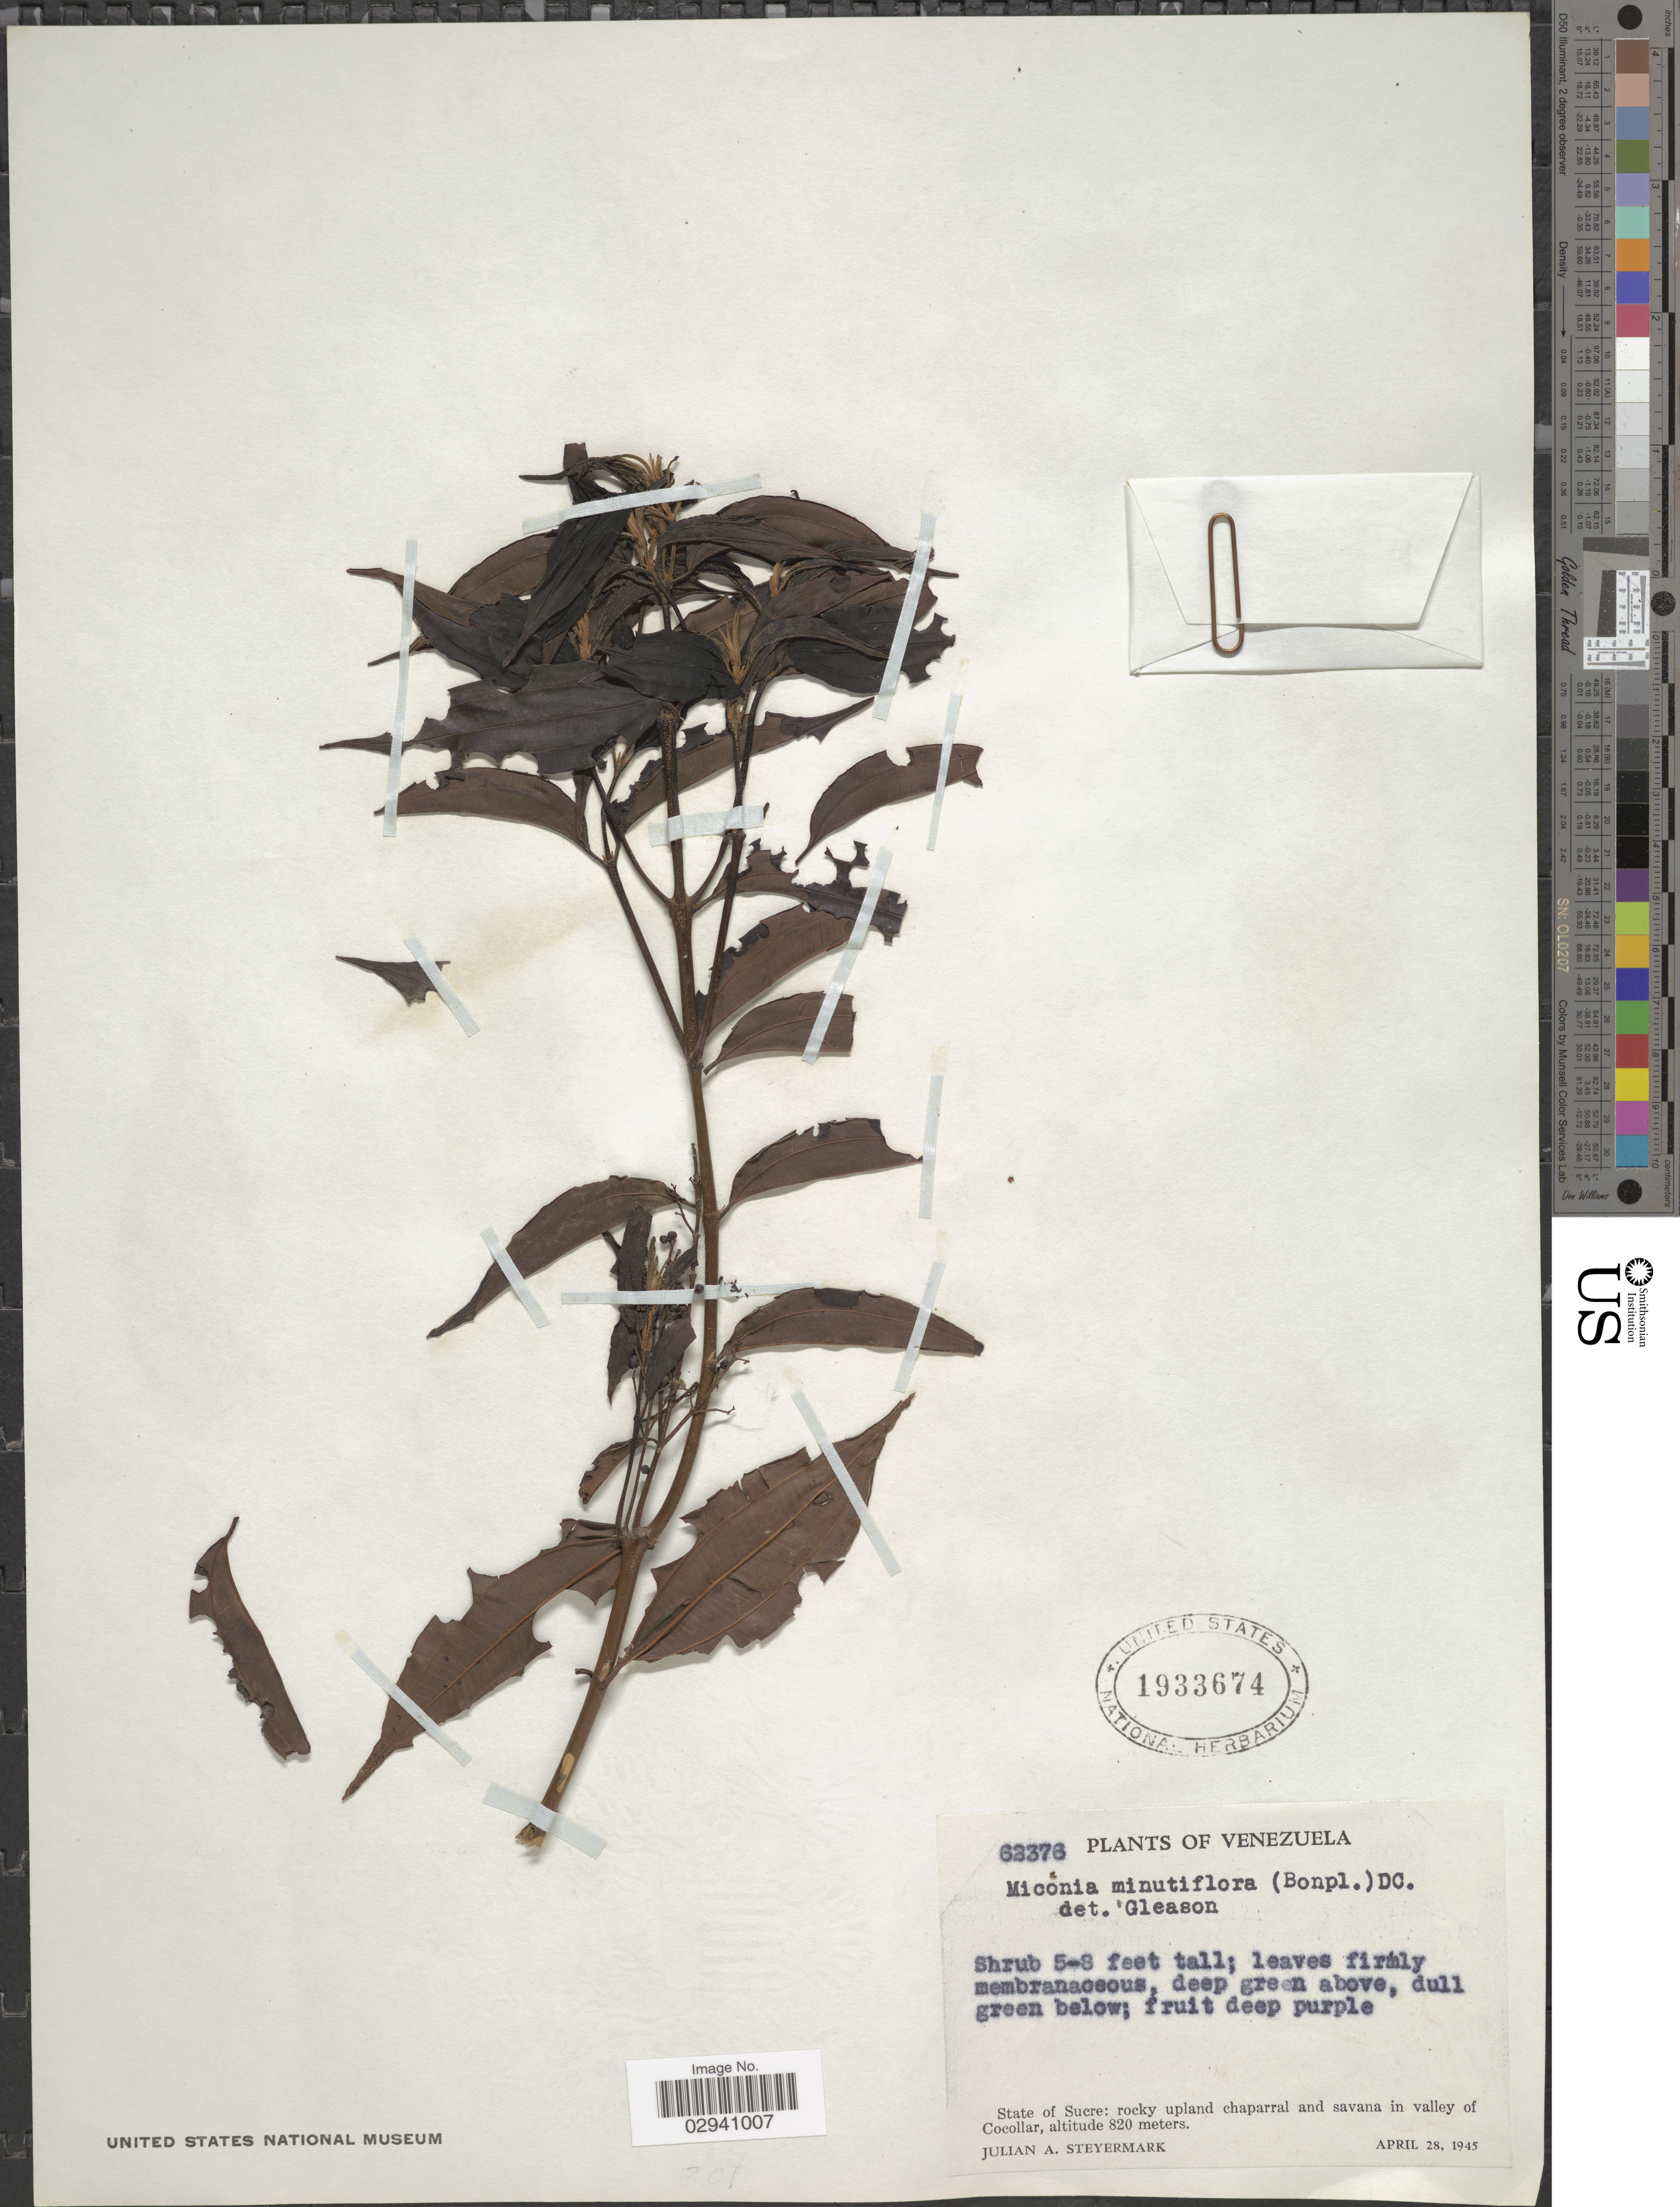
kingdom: Plantae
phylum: Tracheophyta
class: Magnoliopsida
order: Myrtales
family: Melastomataceae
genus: Miconia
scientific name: Miconia minutiflora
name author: (Bonpl.) DC.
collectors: J. Steyermark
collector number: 62376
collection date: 1945-04-28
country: Venezuela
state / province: Sucre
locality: State of Sucre: rocky upland chaparral and savana in valley of Cocollar.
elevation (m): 820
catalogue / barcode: US 1933674